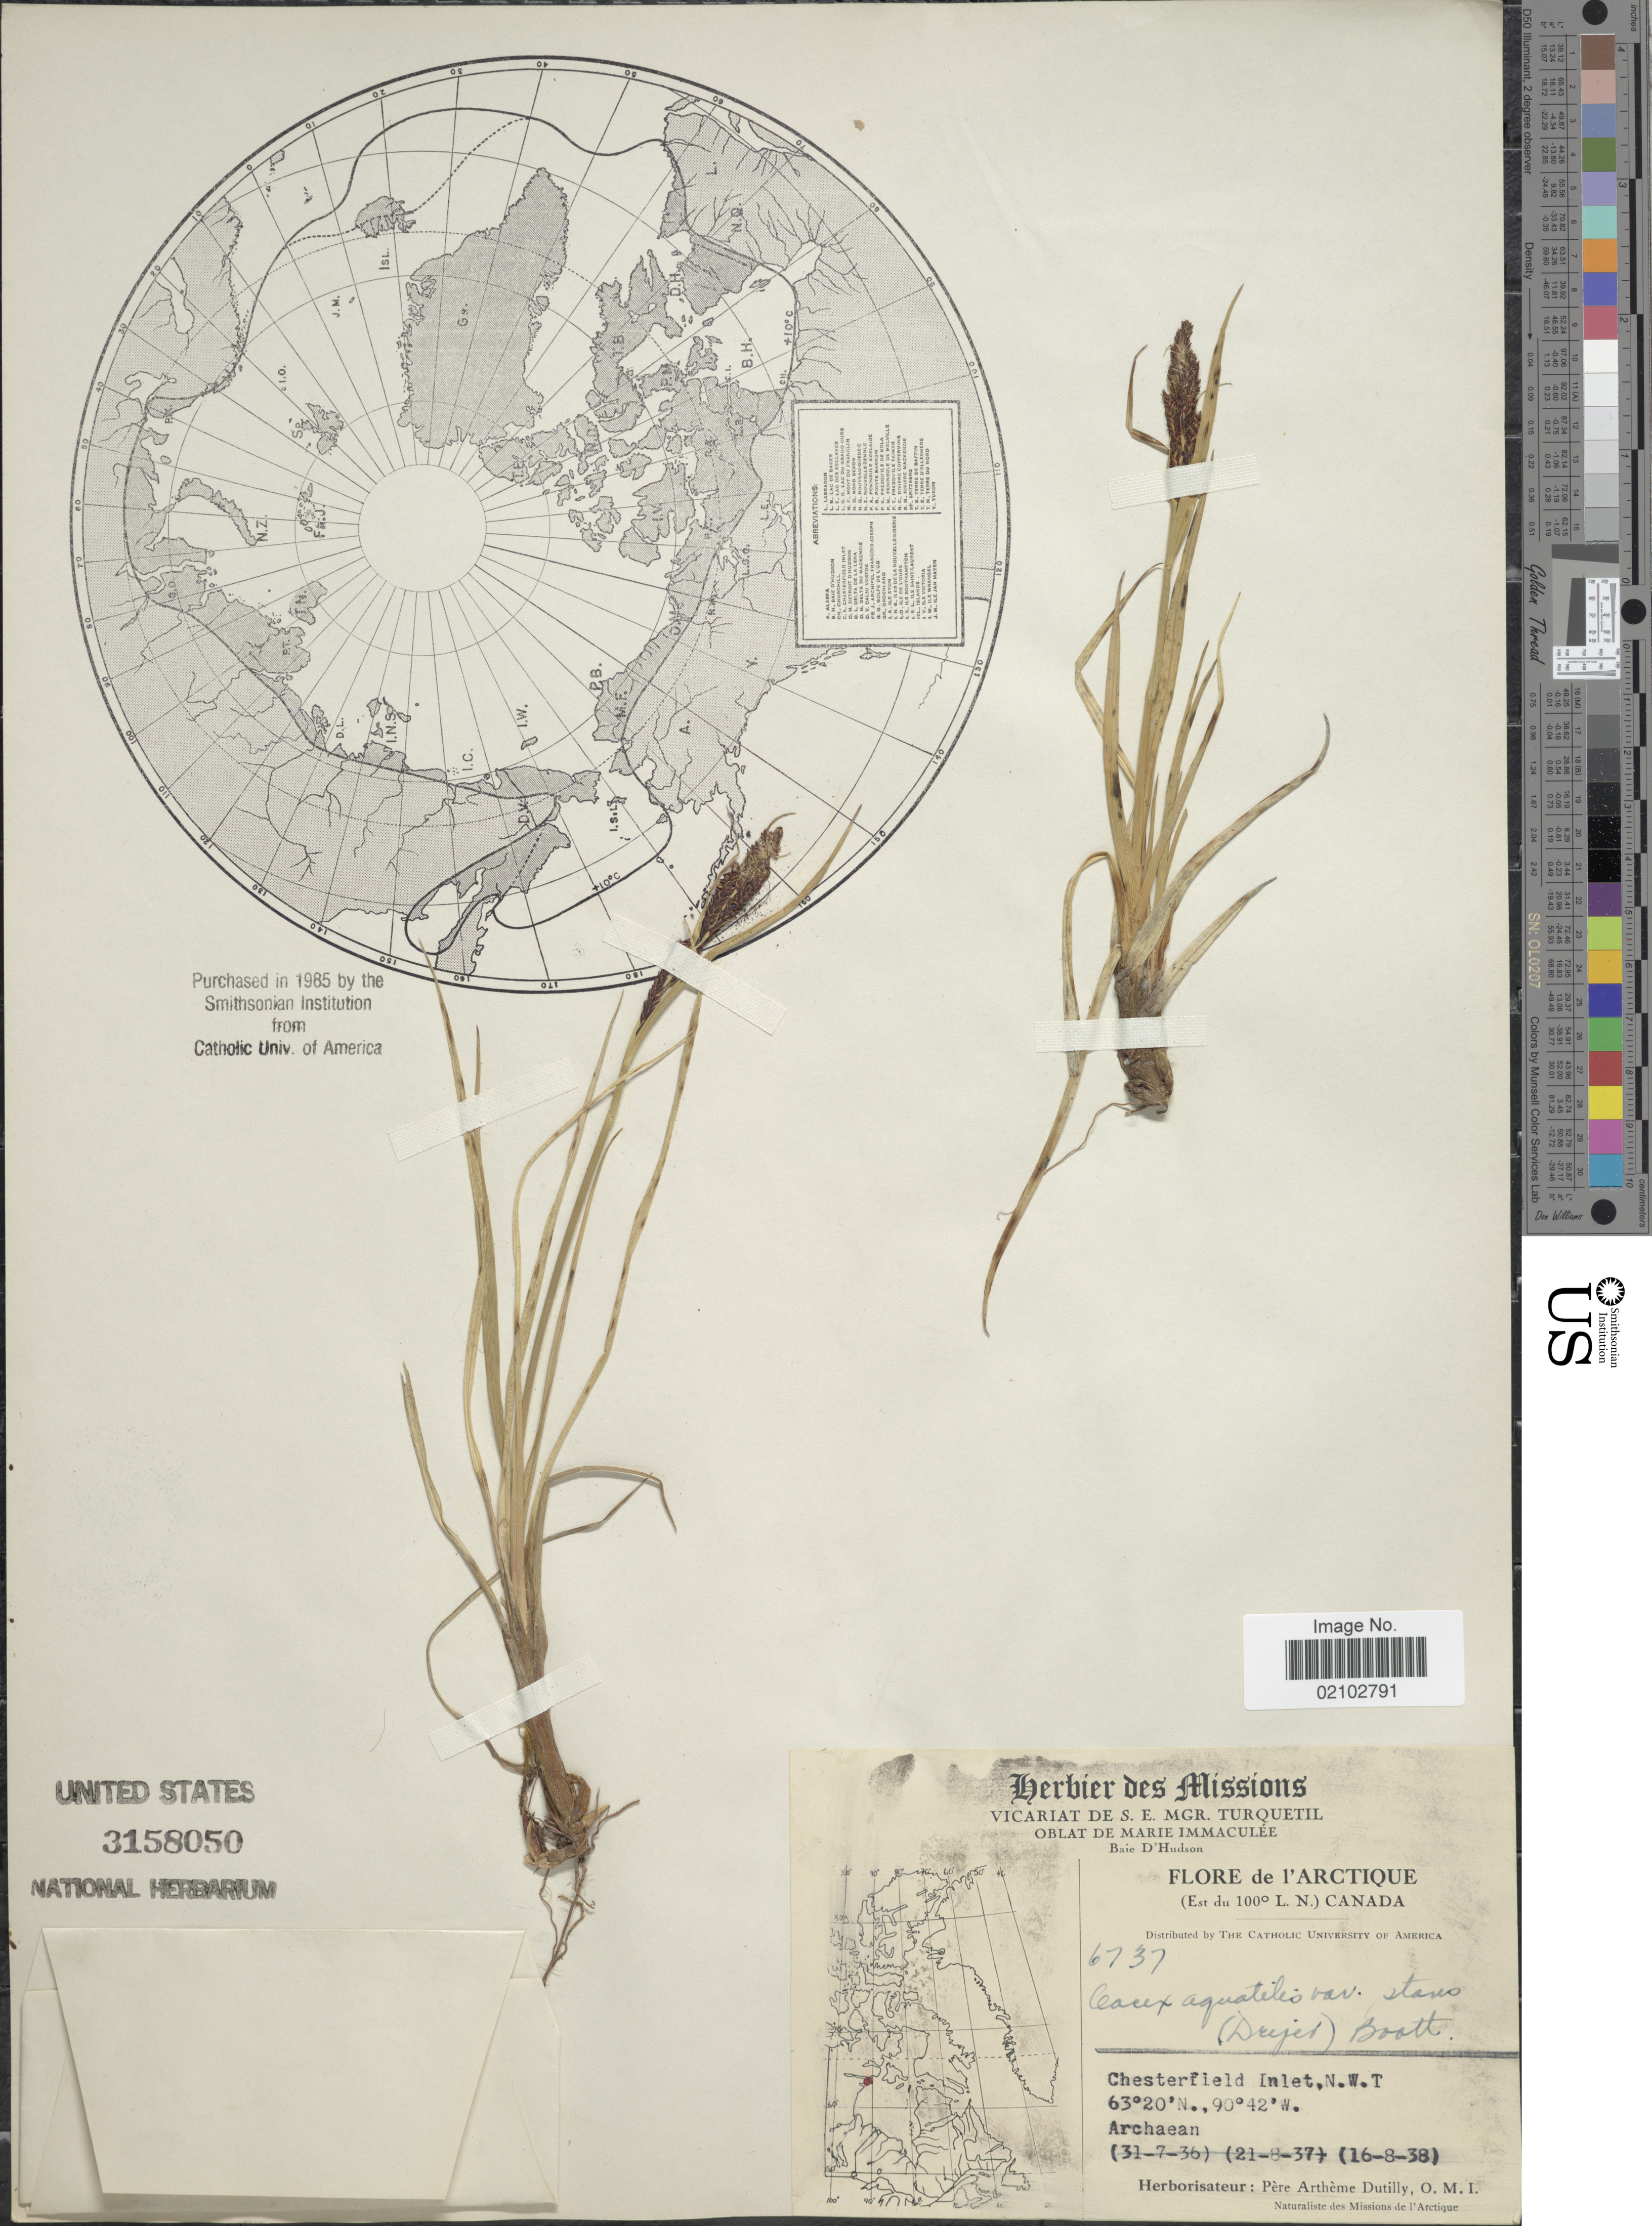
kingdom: Plantae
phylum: Tracheophyta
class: Liliopsida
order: Poales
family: Cyperaceae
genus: Carex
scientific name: Carex aquatilis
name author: Wahlenb.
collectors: A. Dutilly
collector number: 6737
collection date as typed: Transcribed d/m/y: 16/8/38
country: Canada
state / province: Northwest Territories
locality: L'Arctique (Est du 100 degrees L.N.), Chesterfield Inlet.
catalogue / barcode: US 3158050